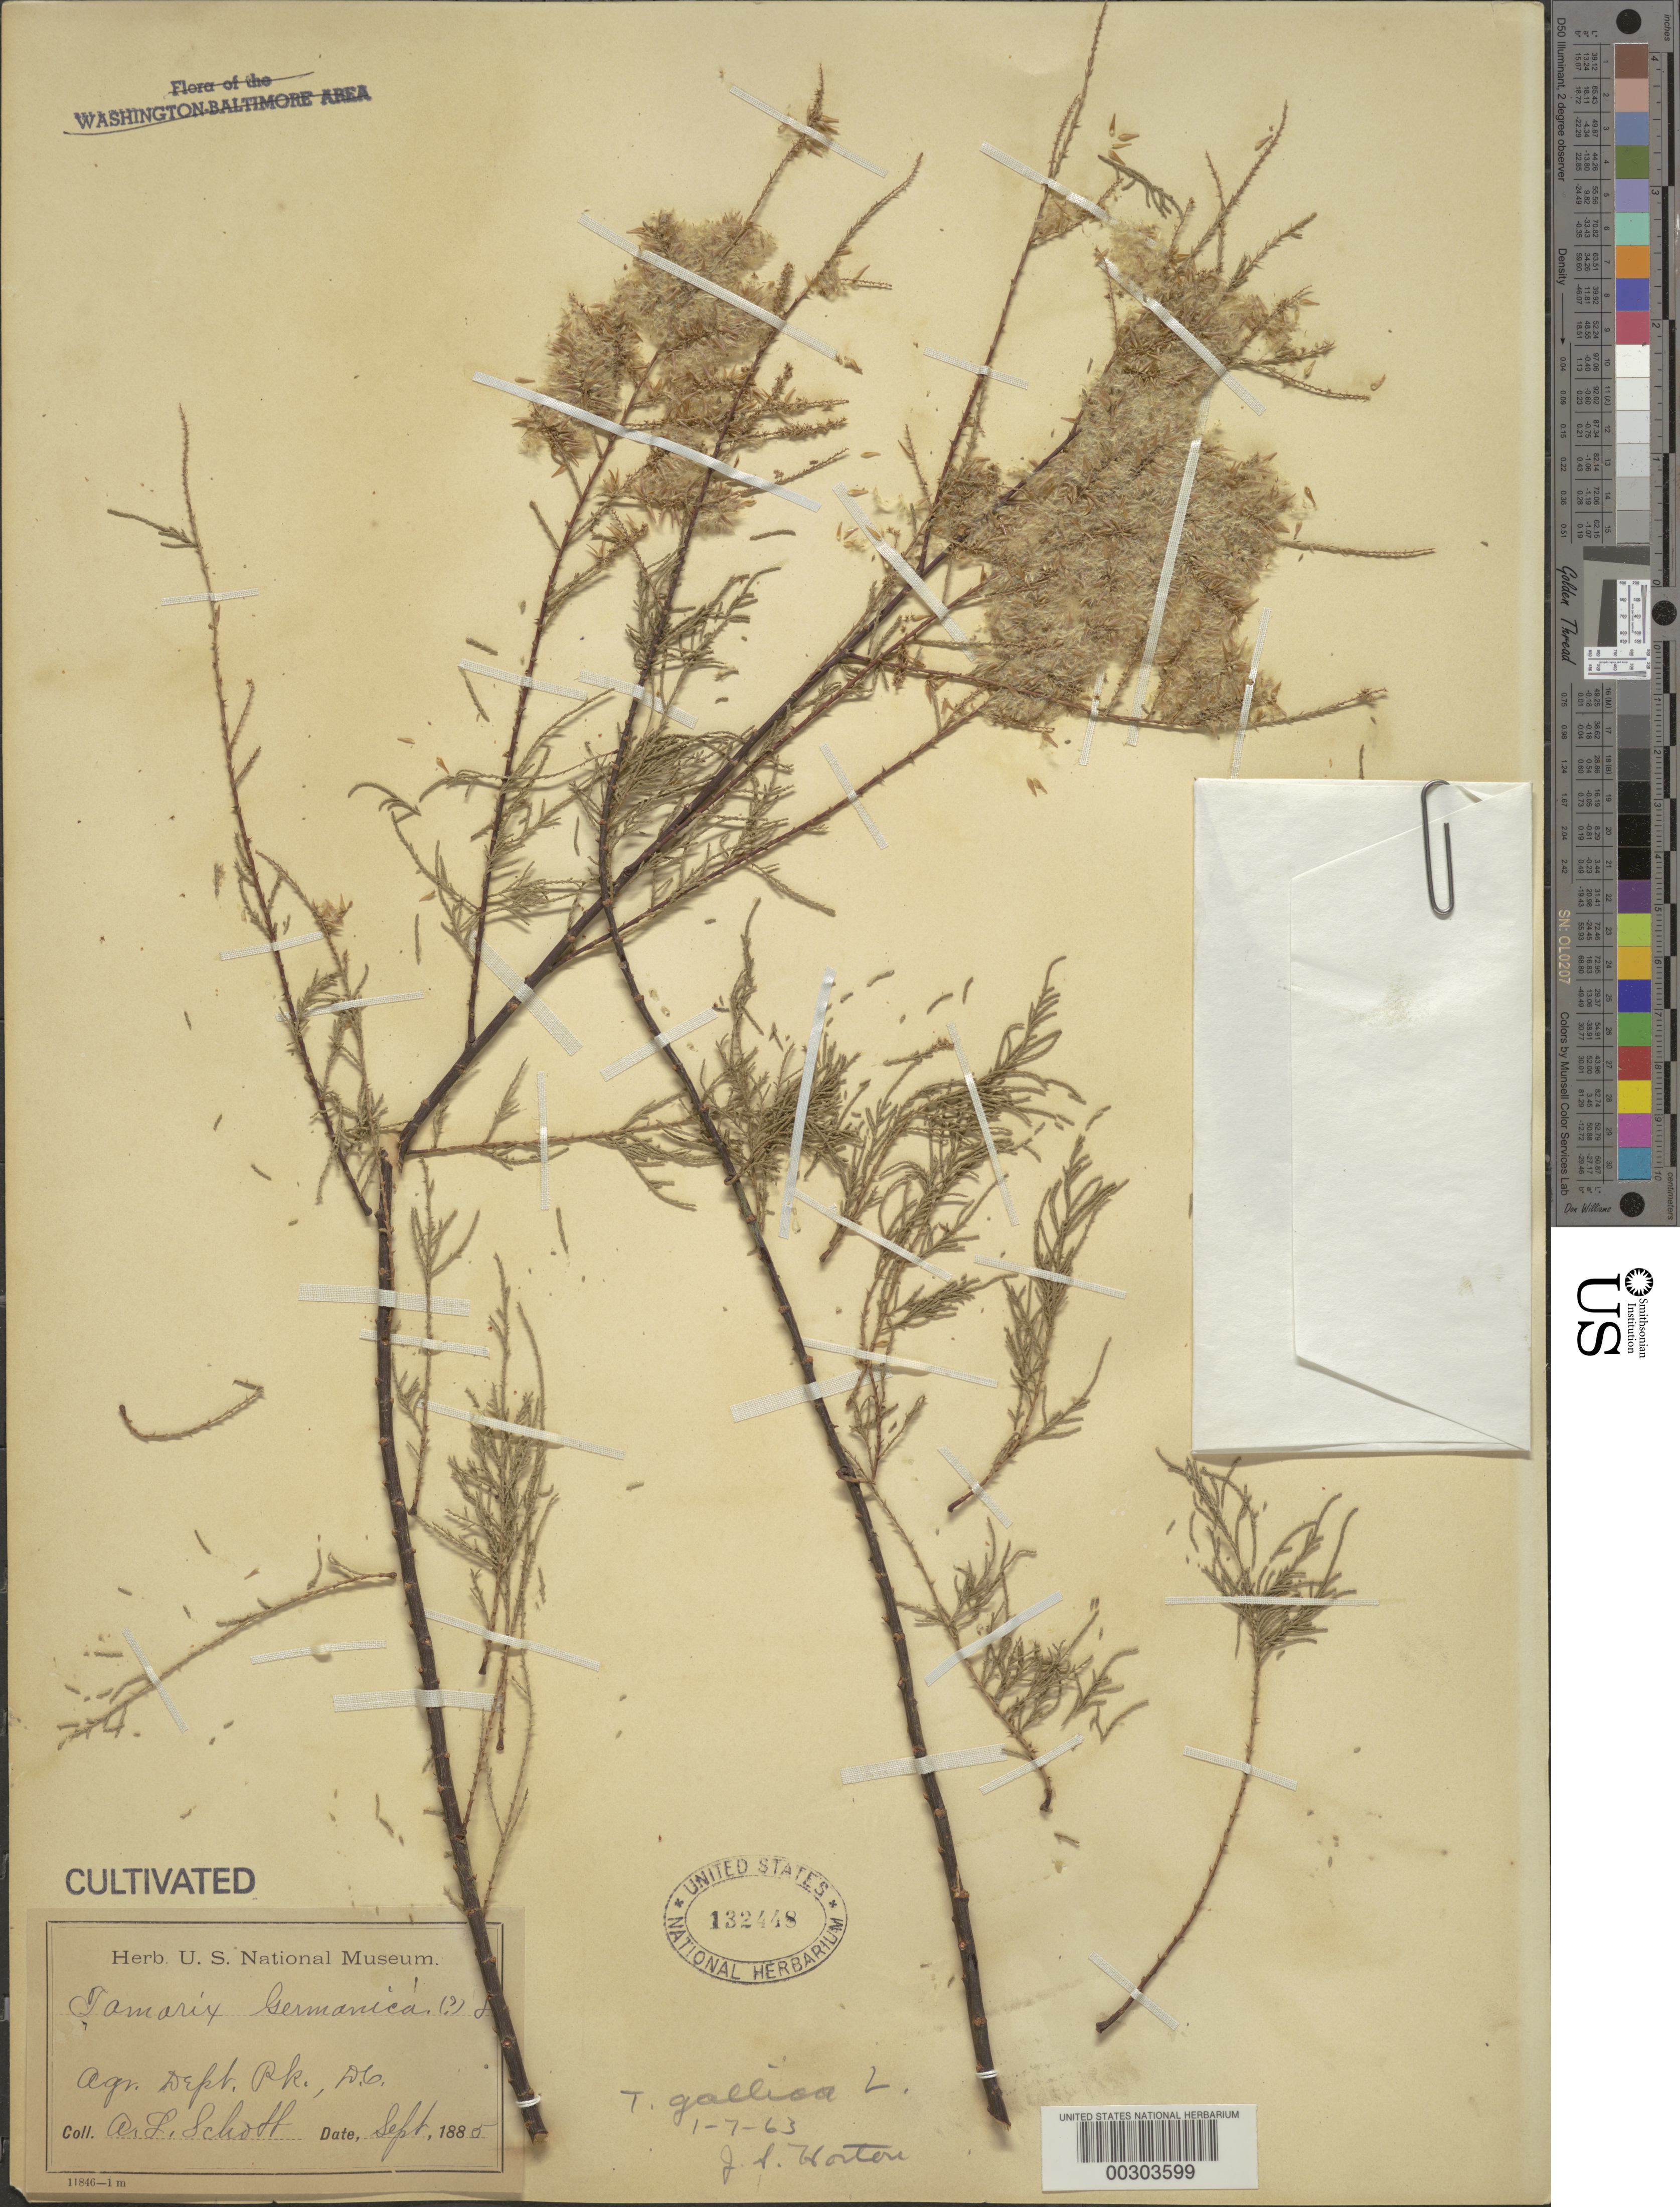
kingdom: Plantae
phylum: Tracheophyta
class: Magnoliopsida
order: Caryophyllales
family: Tamaricaceae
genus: Tamarix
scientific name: Tamarix gallica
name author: L.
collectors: A. L. Schott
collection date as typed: Sep 1885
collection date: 1885-09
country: United States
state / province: District of Columbia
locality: Department of Agriculture Park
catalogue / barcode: US 132448